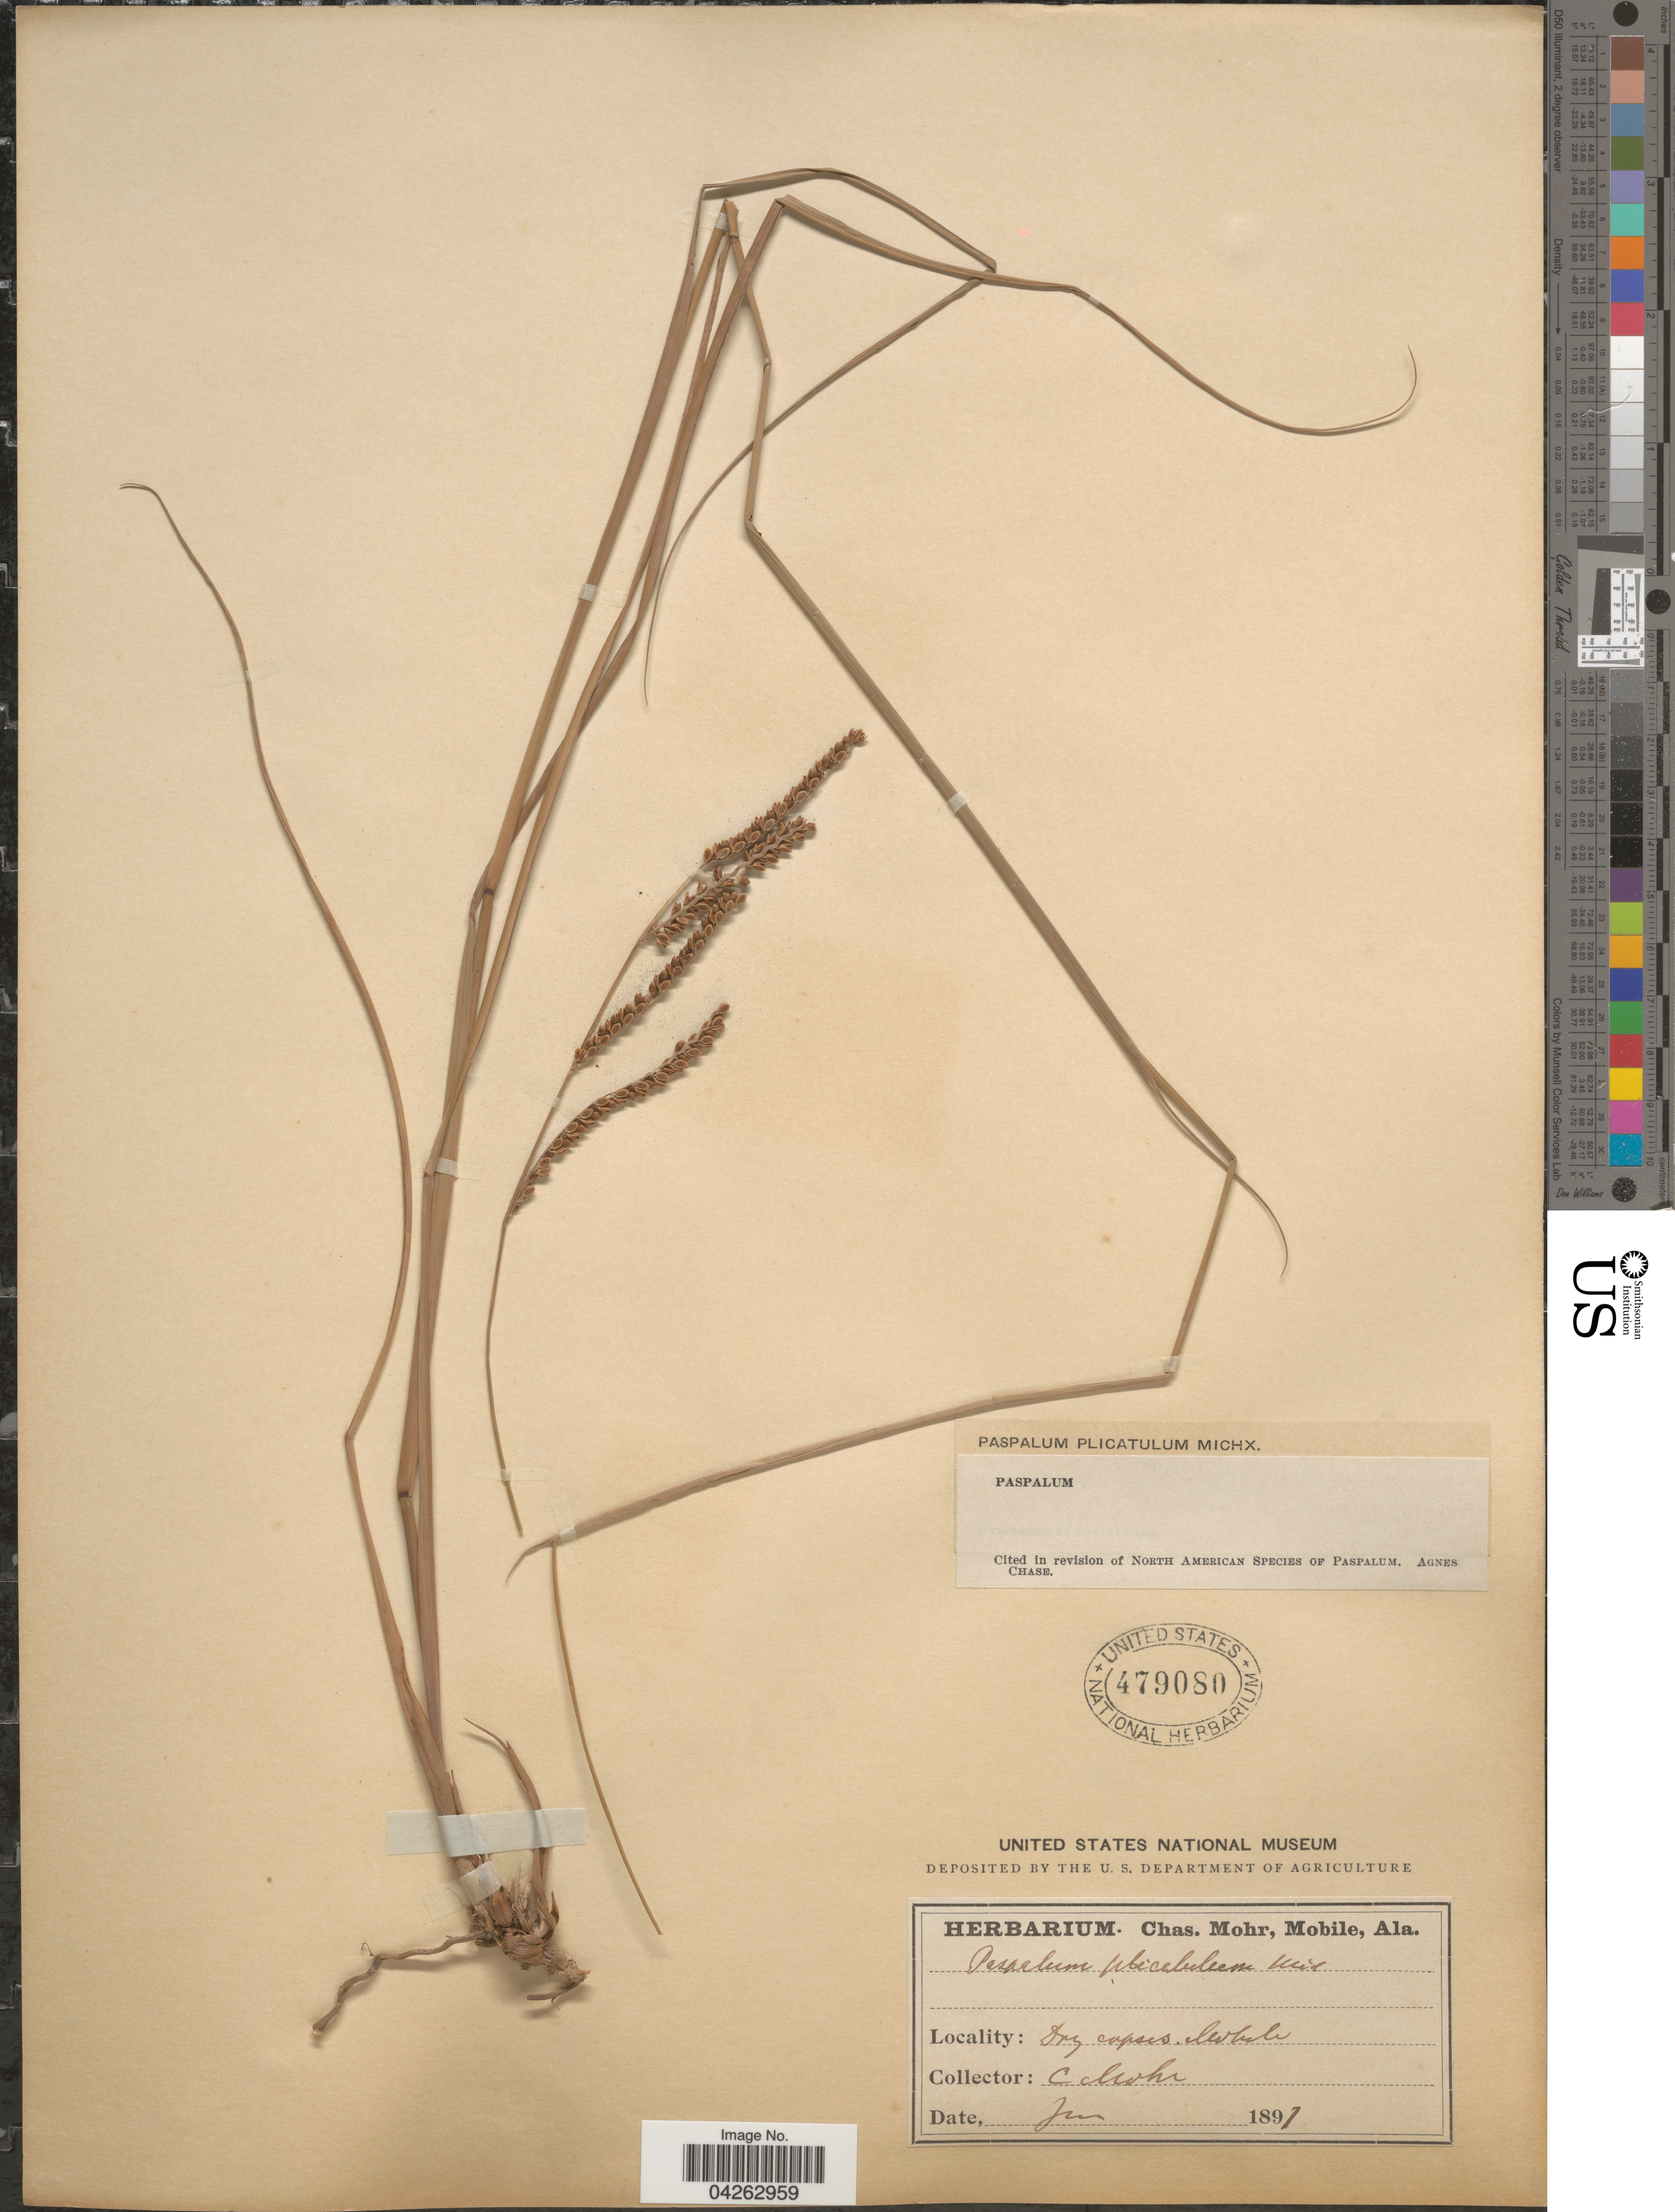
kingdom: Plantae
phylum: Tracheophyta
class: Liliopsida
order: Poales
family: Poaceae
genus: Paspalum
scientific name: Paspalum plicatulum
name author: Michx.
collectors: Mohr, C. T. (herbarium)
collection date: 1897-06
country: United States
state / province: Alabama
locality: Mobile.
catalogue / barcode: US 479080